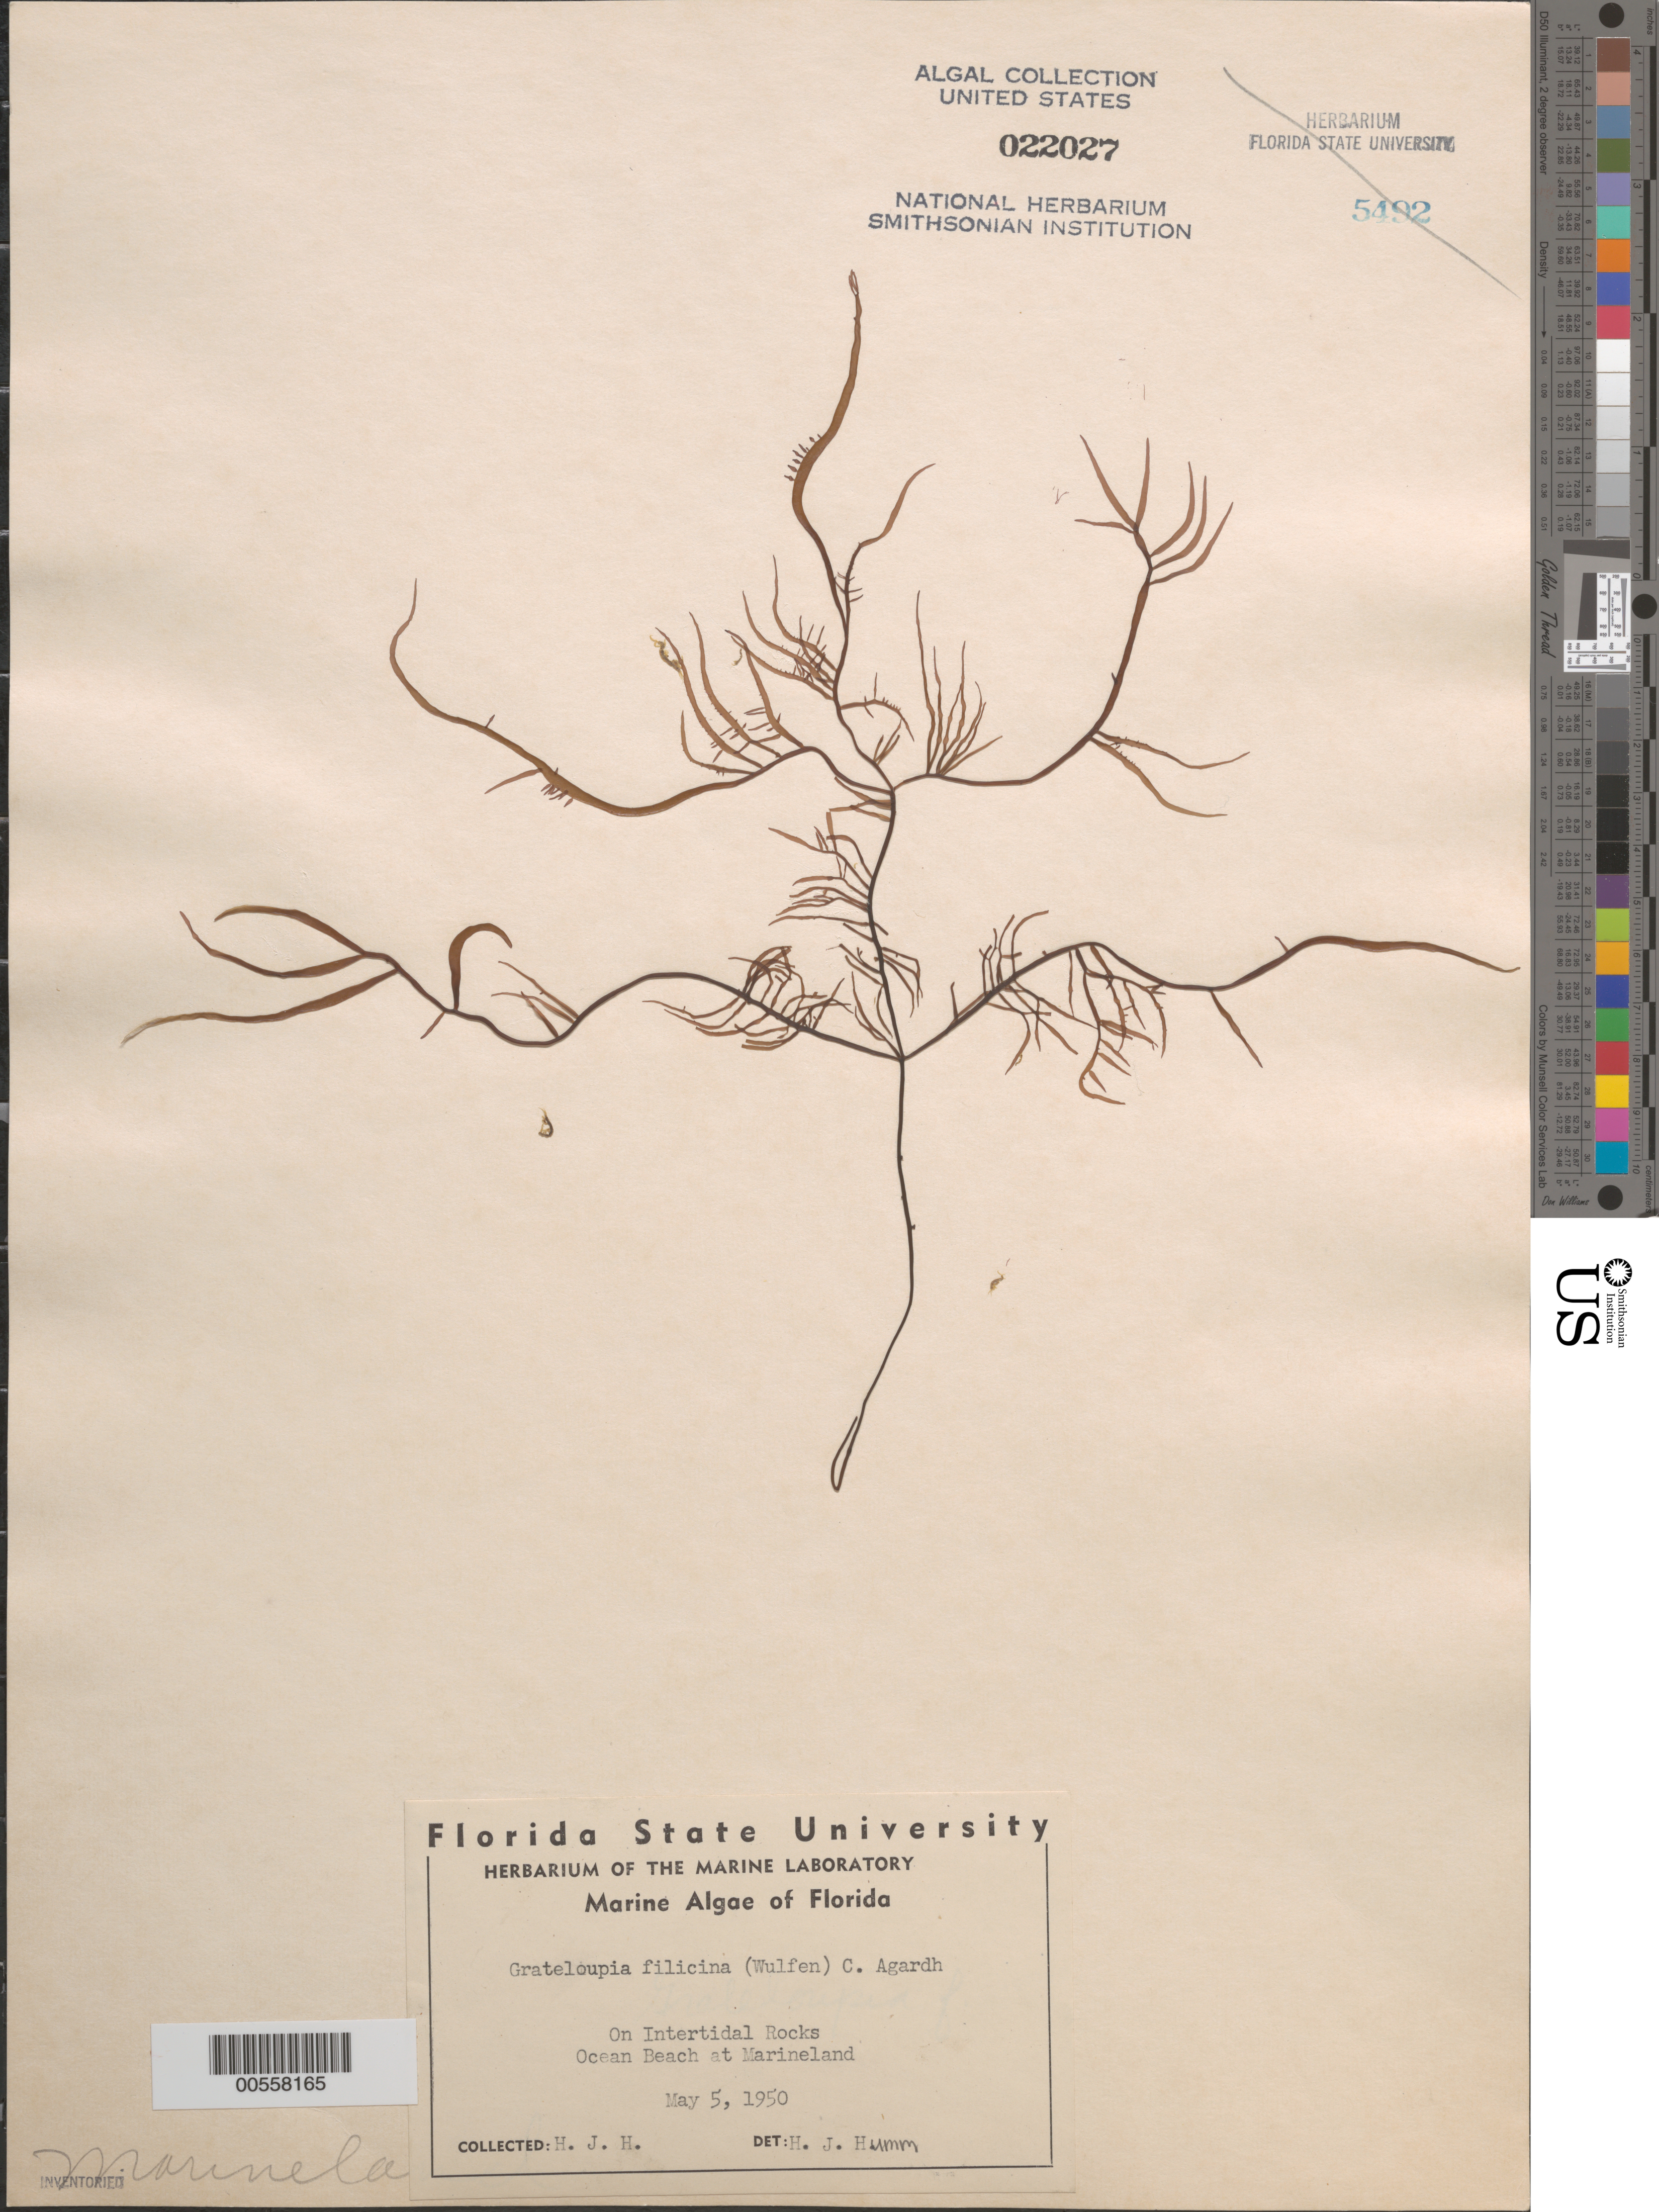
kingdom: Plantae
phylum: Rhodophyta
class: Florideophyceae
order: Halymeniales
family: Halymeniaceae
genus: Grateloupia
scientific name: Grateloupia filicina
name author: (J.V.Lamouroux) C. Agardh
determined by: Humm, Harold J.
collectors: H. J. Humm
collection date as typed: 05 May 1950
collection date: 1950-05-05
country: United States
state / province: Florida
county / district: Flagler County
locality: Marineland ocean beach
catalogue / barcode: US 22027